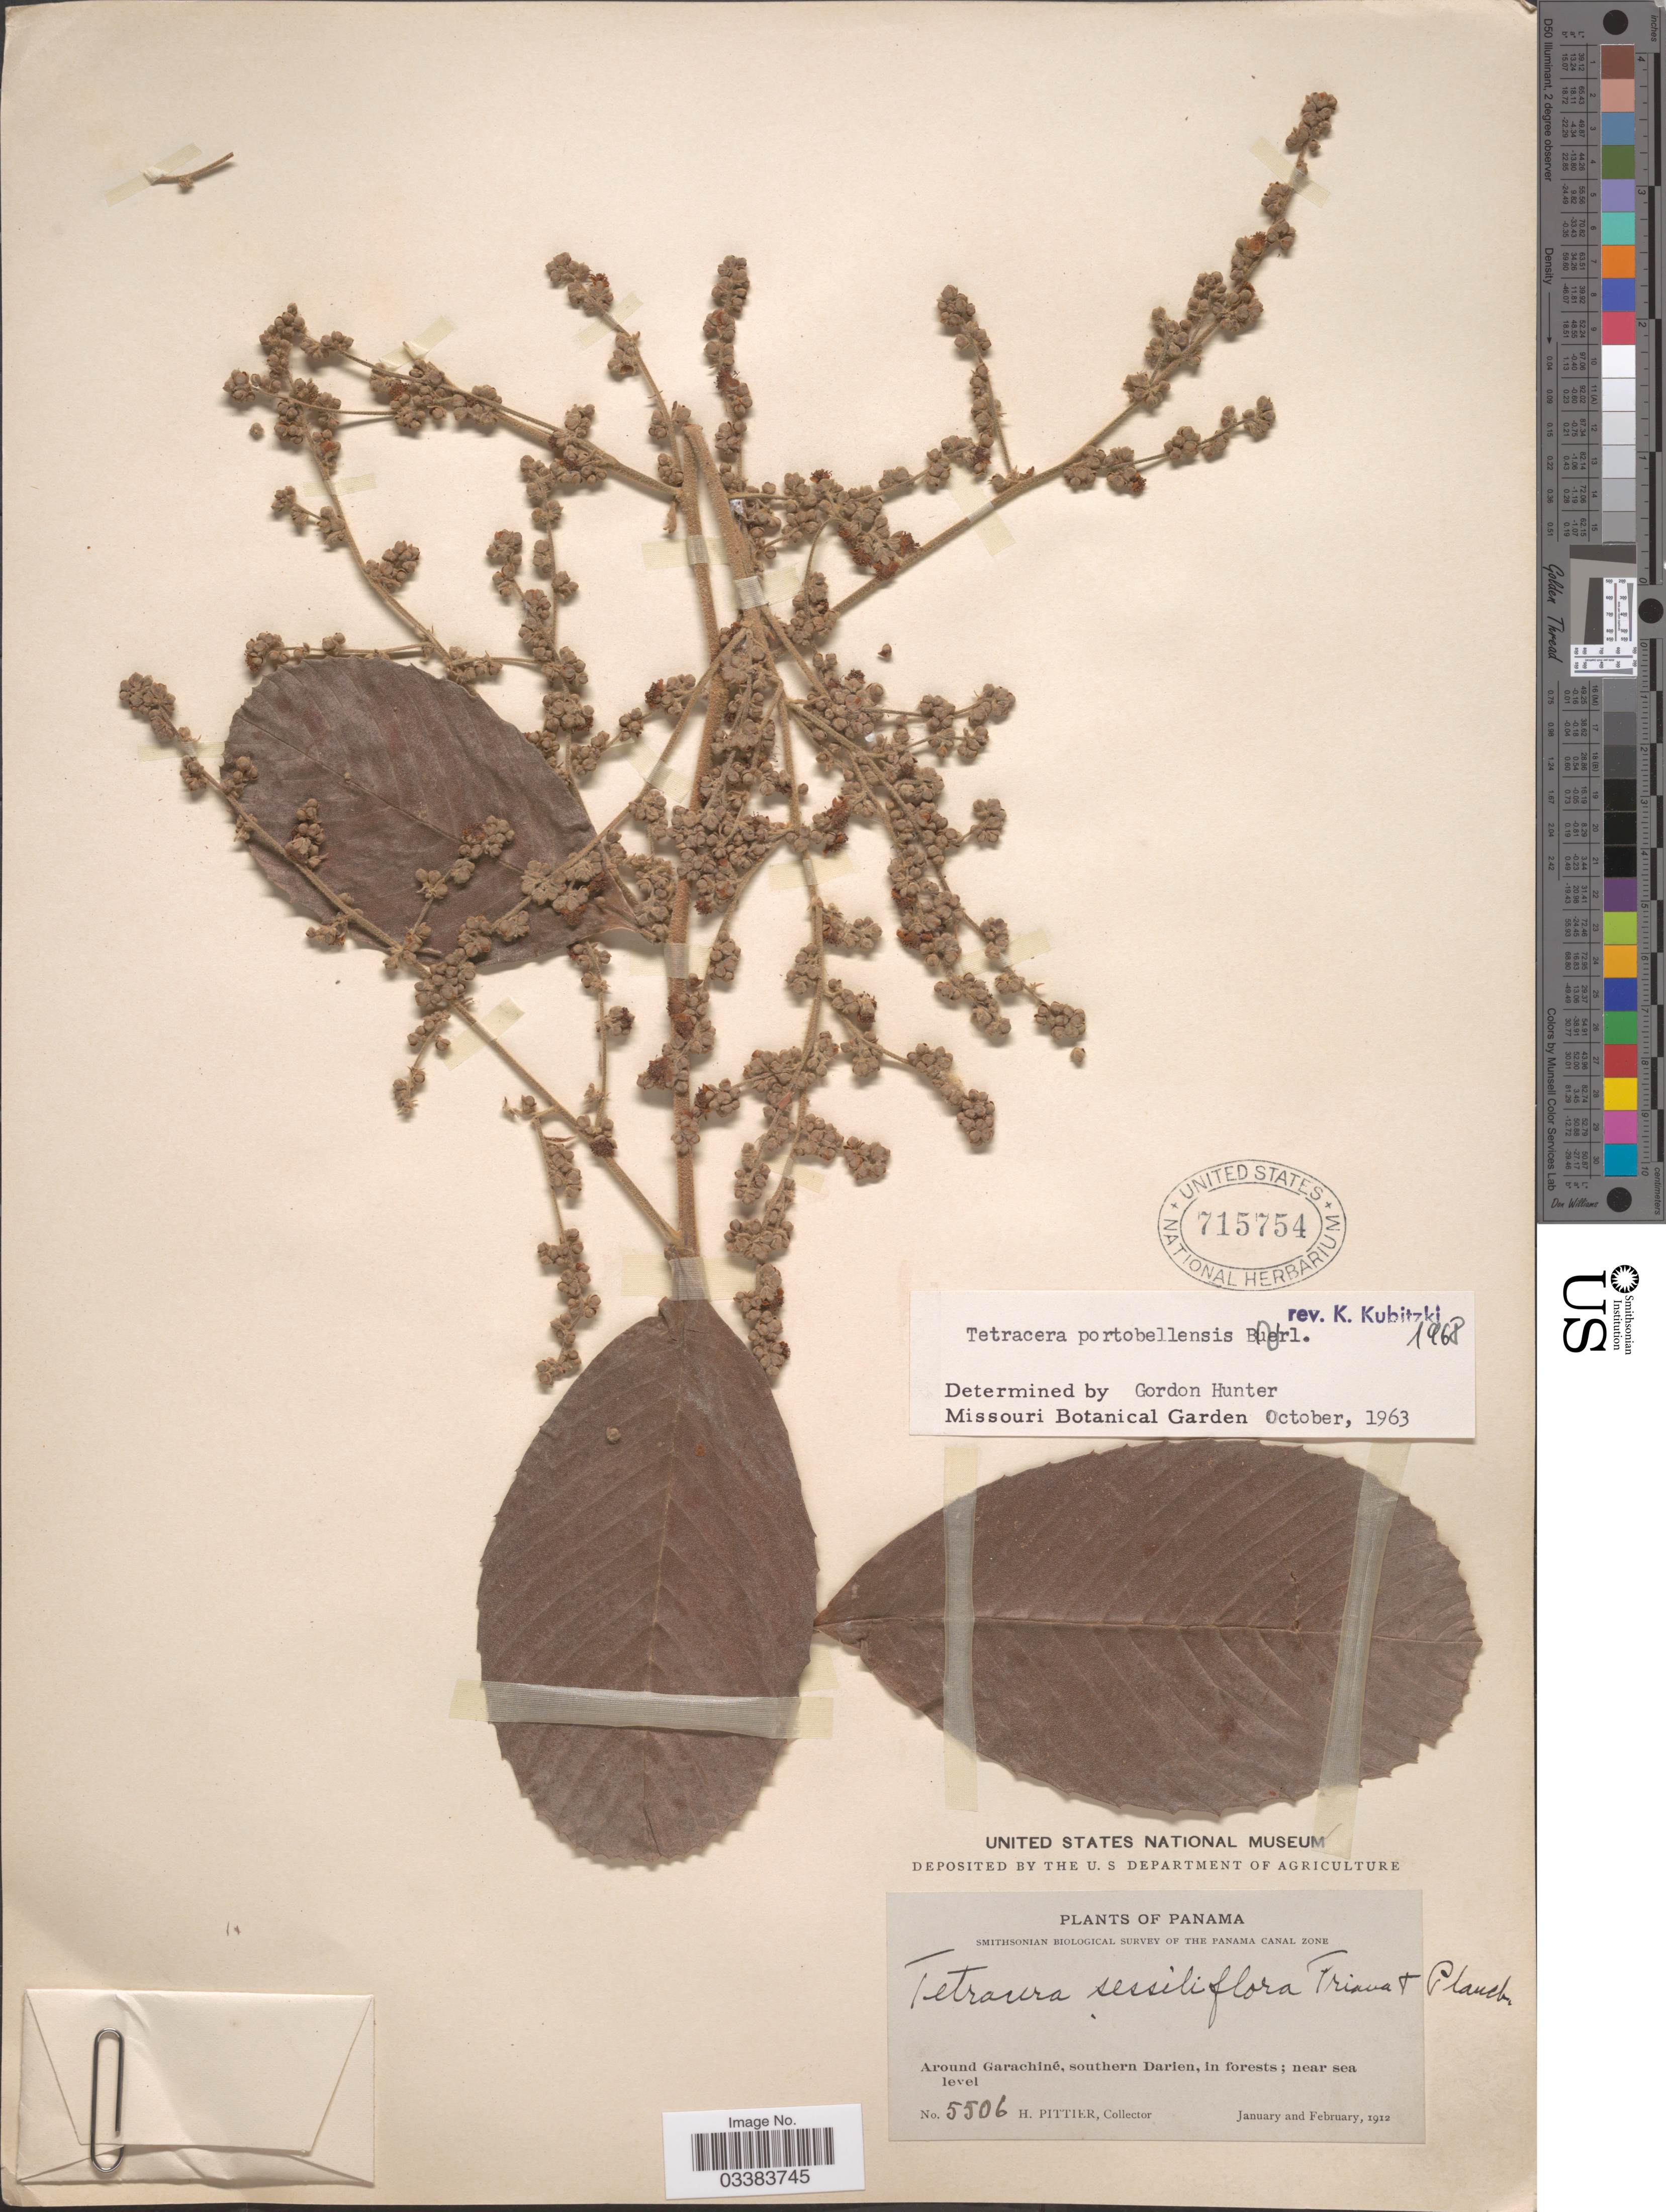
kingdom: Plantae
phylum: Tracheophyta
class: Magnoliopsida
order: Dilleniales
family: Dilleniaceae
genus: Tetracera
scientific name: Tetracera portobellensis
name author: Beurl.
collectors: H. F. Pittier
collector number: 5506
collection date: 1912-01/1912-02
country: Panama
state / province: Darién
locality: Around Garachiné, southern Darien.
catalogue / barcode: US 715754